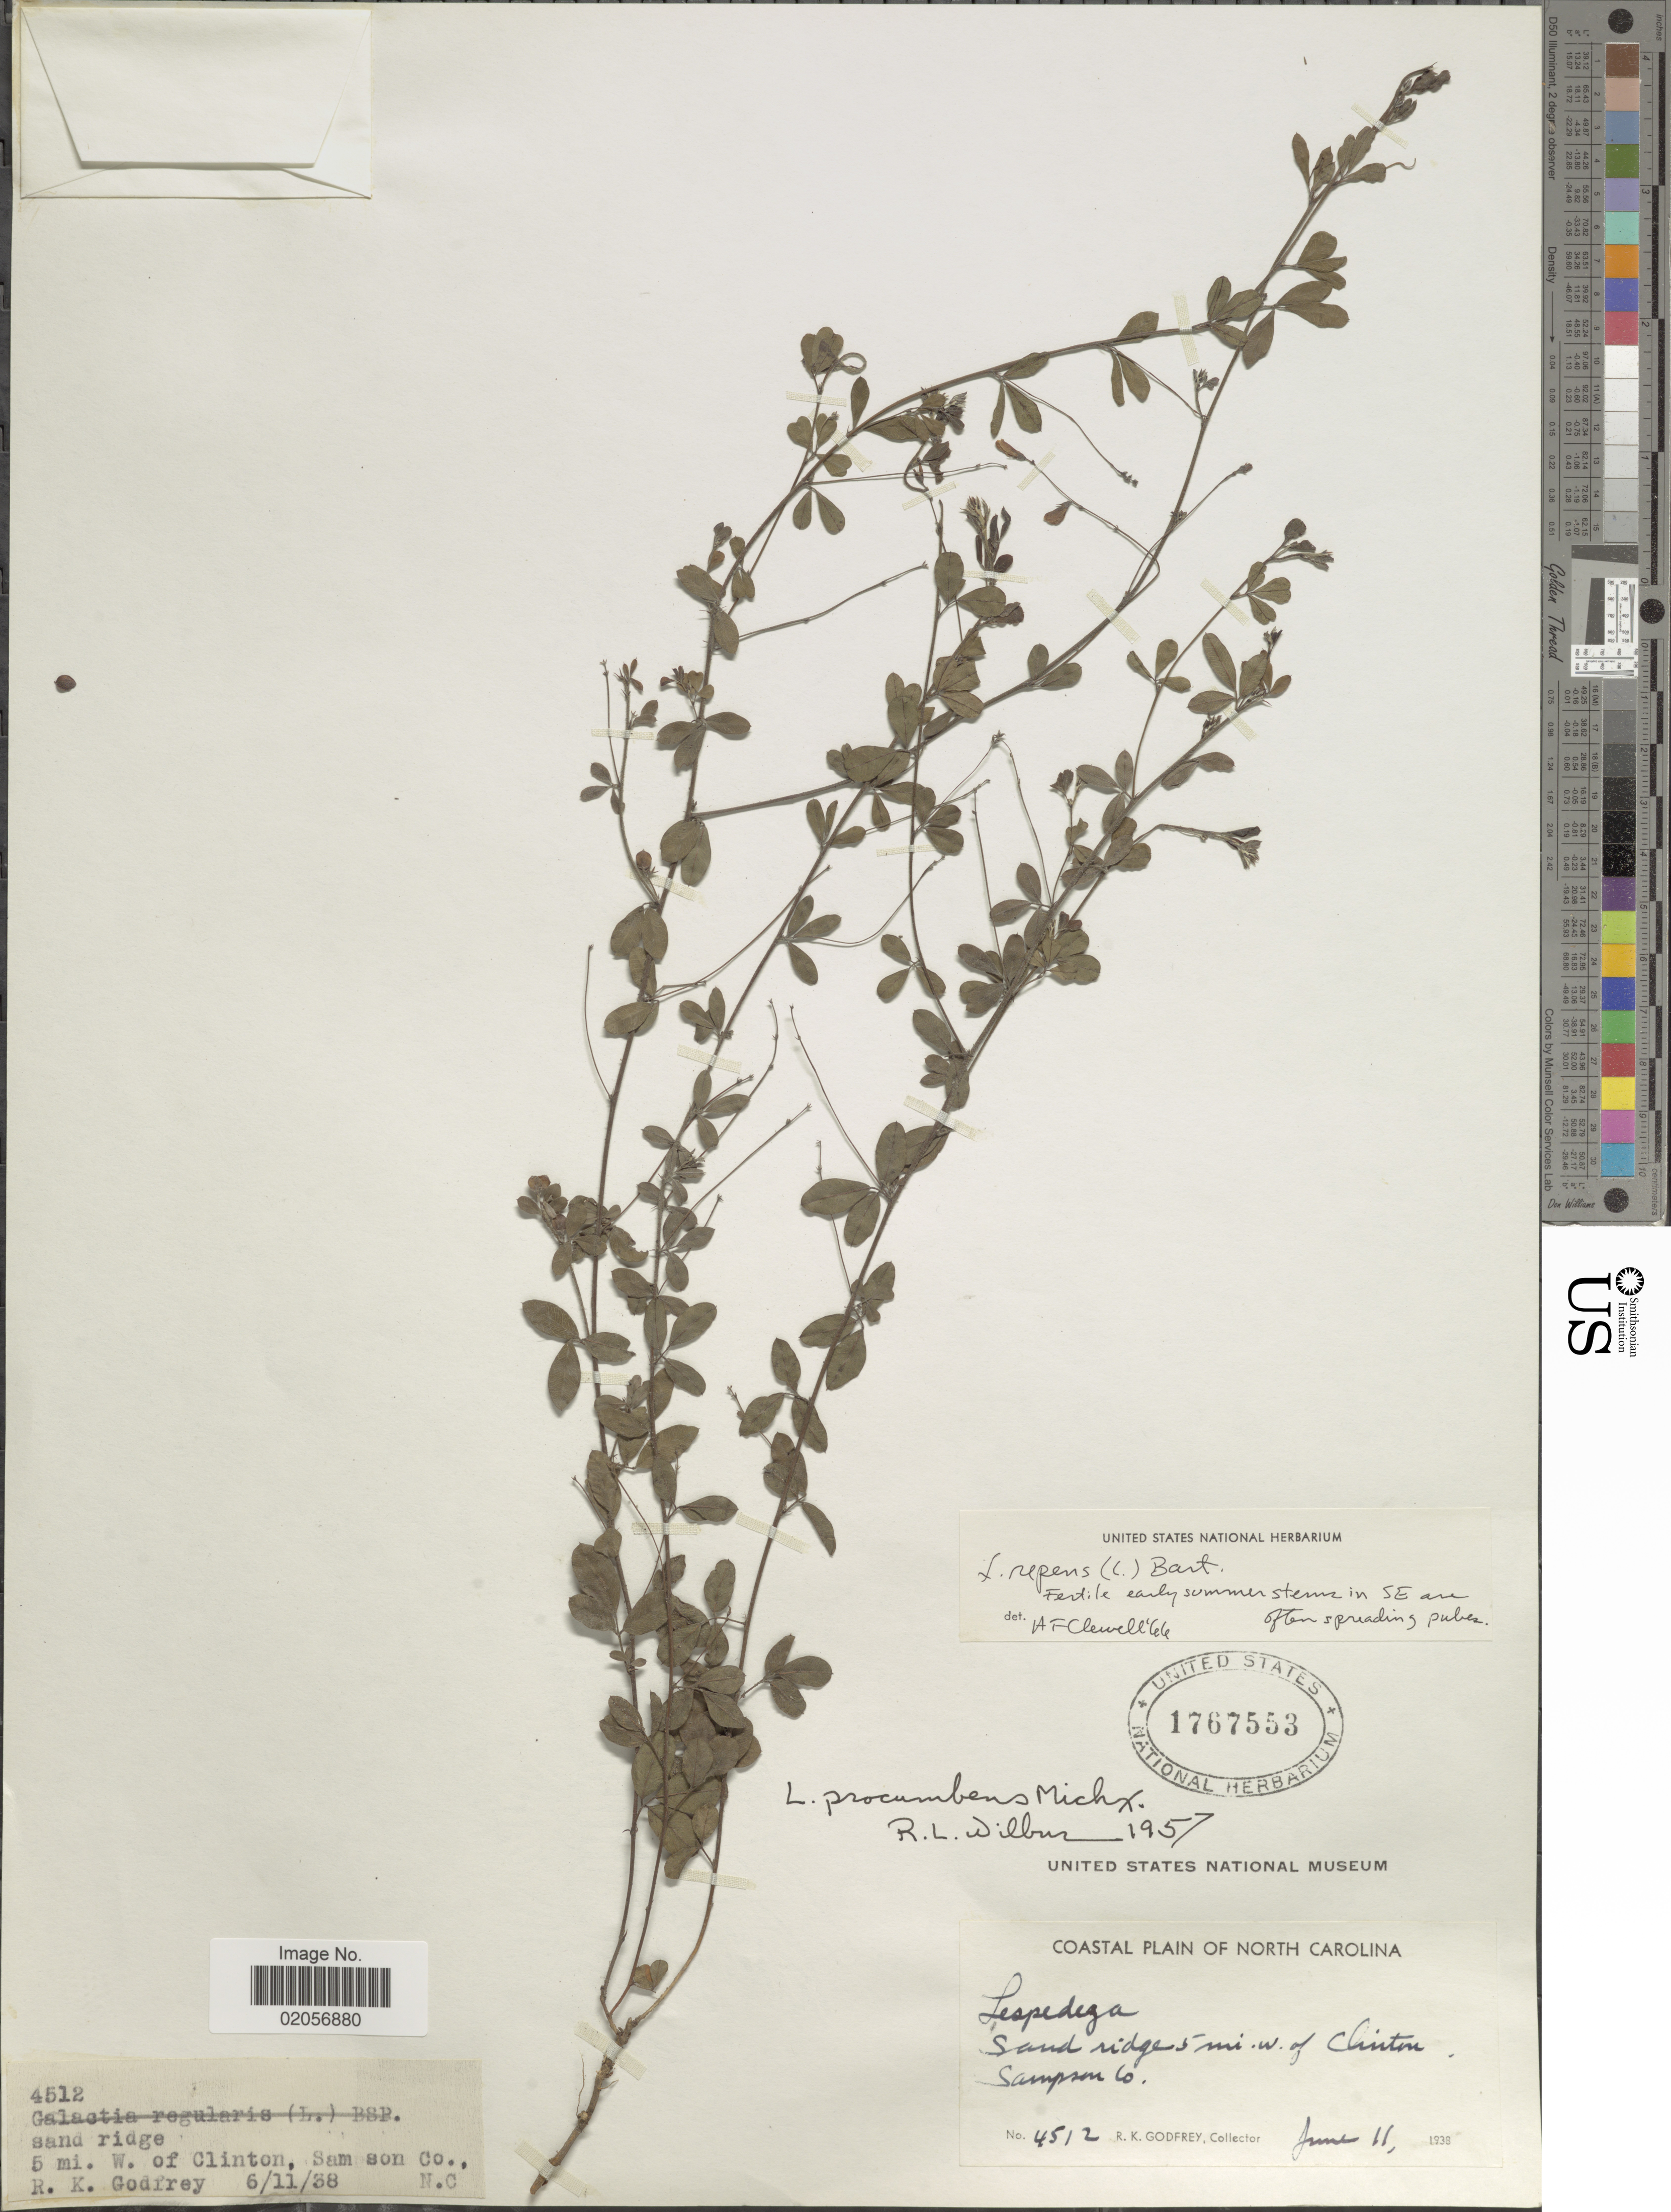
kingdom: Plantae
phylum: Tracheophyta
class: Magnoliopsida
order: Fabales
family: Fabaceae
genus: Lespedeza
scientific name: Lespedeza repens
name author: (L.) W.P.C. Barton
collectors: R. K. Godfrey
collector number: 4512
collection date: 1938-06-11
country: United States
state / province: North Carolina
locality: Sand ridges 5 mi. w. of Clinton. Sampson Co.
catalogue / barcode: US 1767553